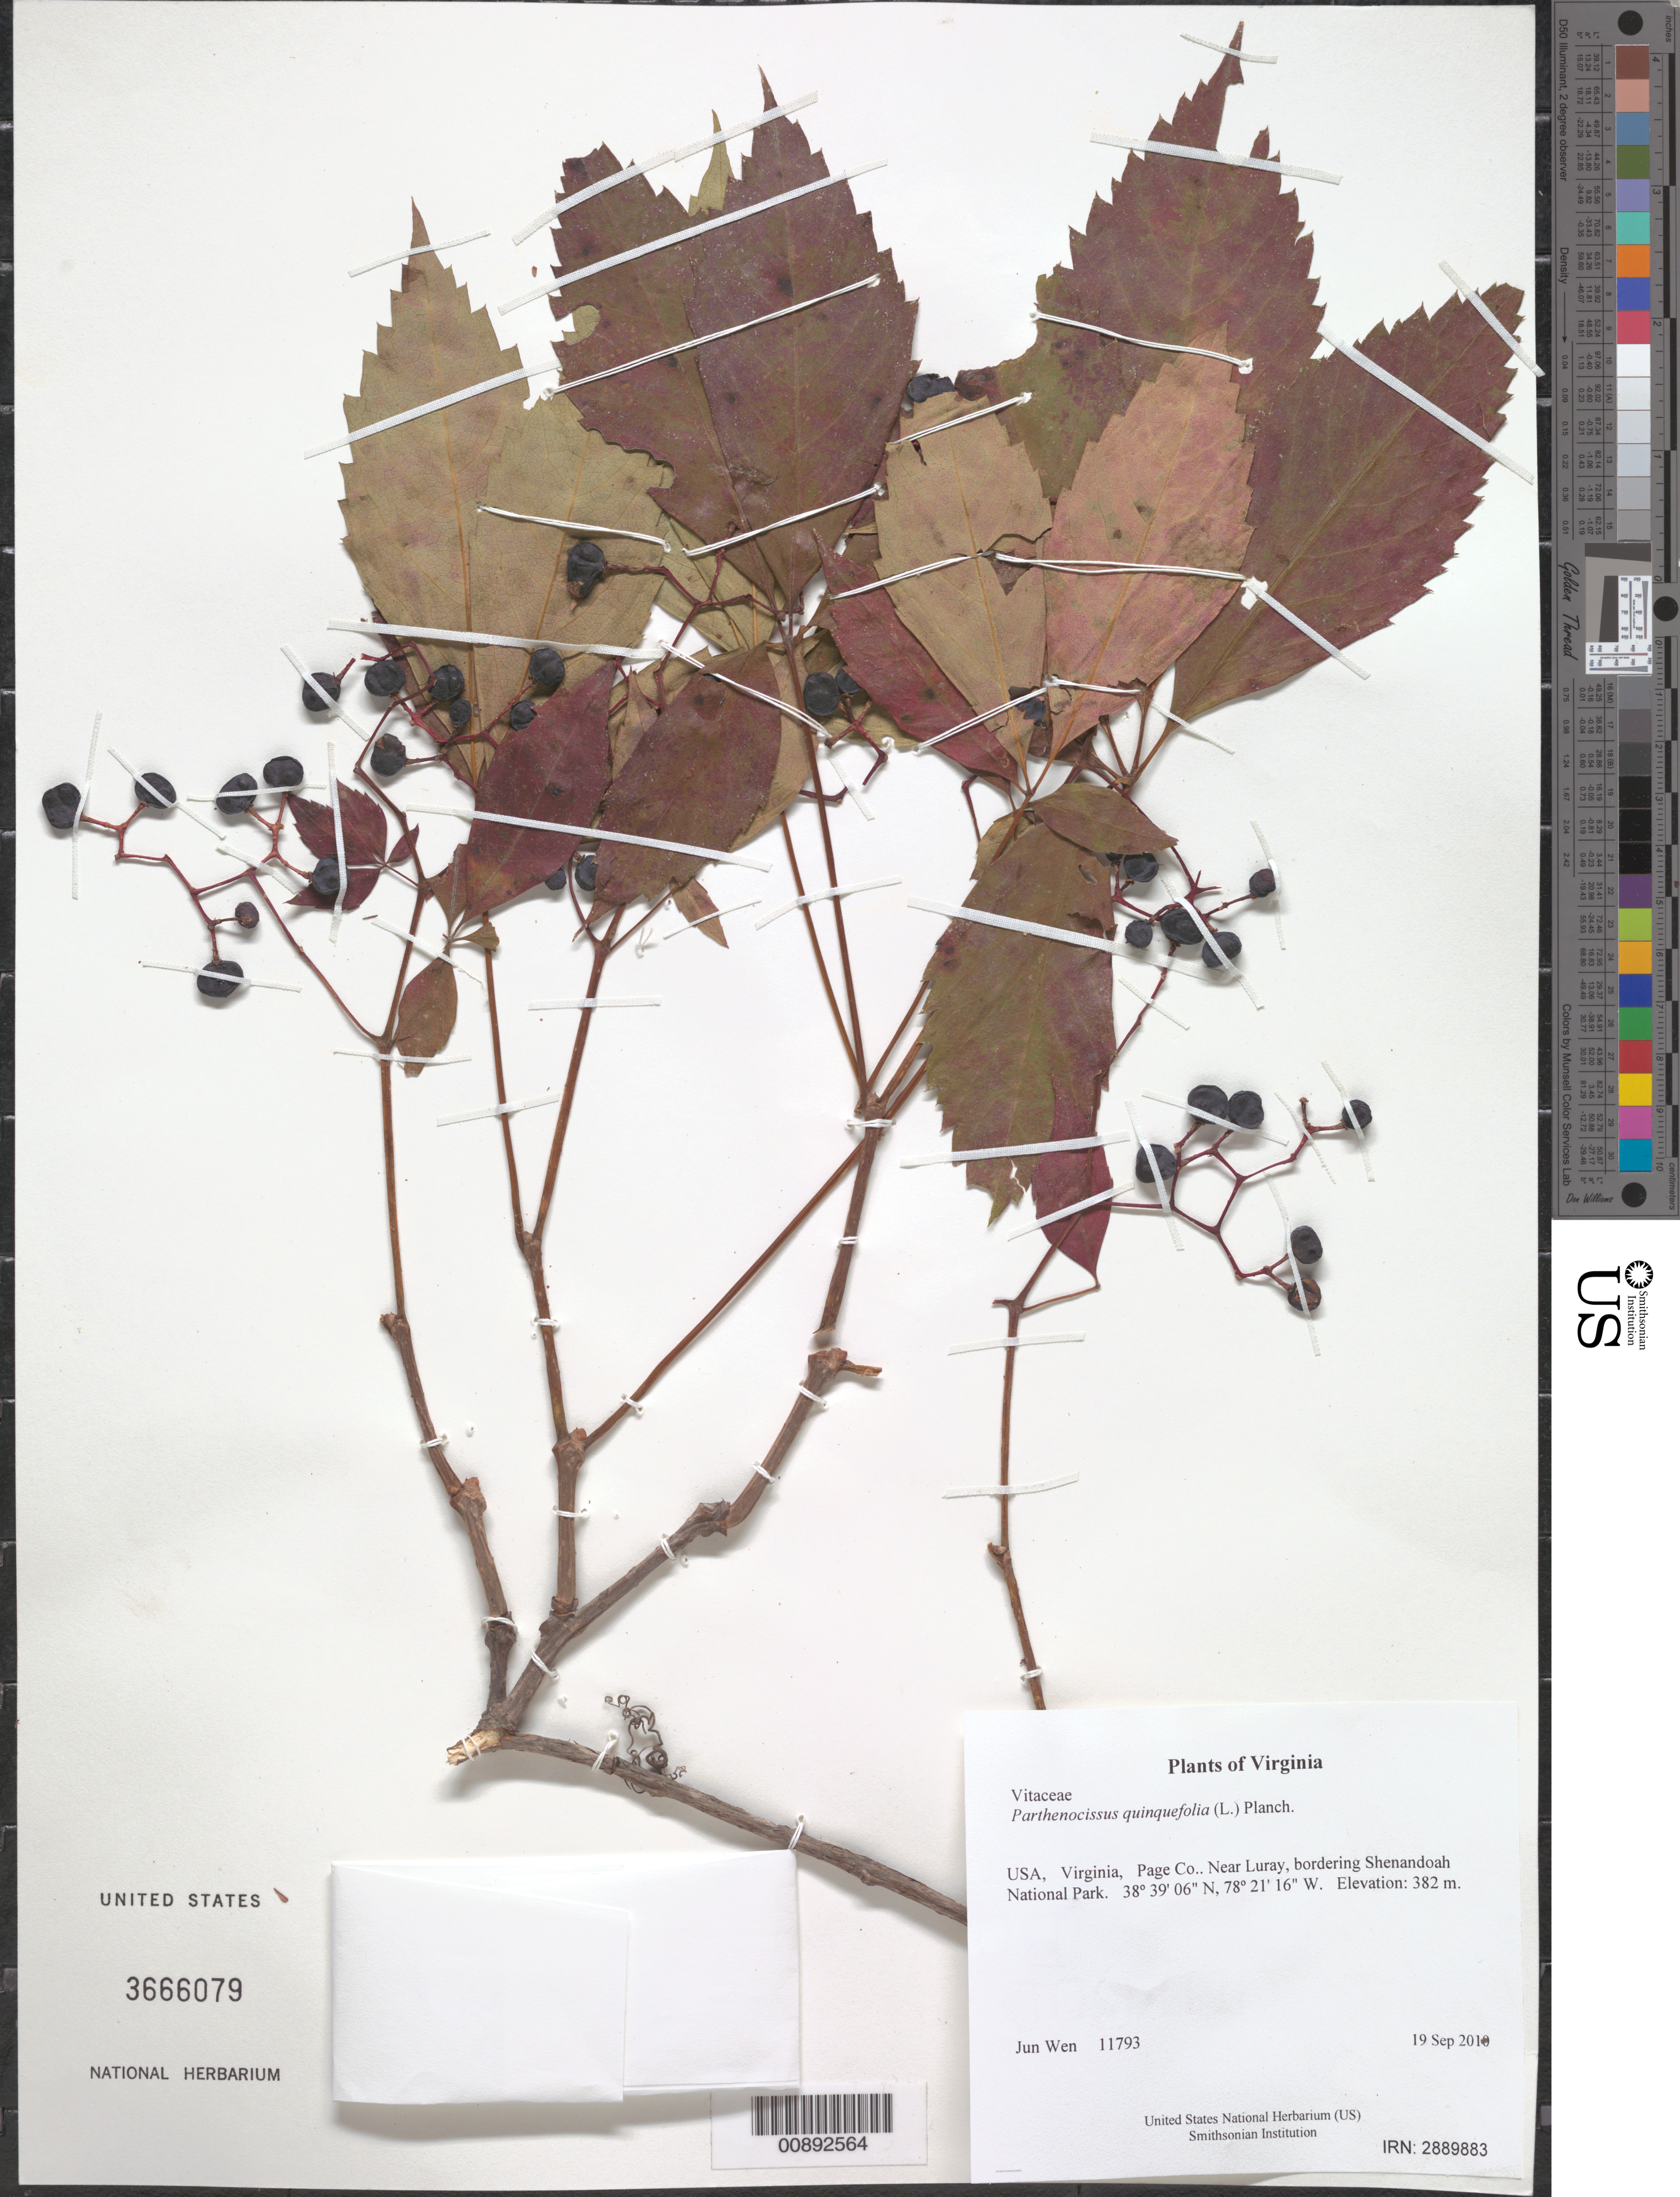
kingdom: Plantae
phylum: Tracheophyta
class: Magnoliopsida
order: Vitales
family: Vitaceae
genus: Parthenocissus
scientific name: Parthenocissus quinquefolia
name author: (L.) Planch.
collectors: J. Wen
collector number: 11793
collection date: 2010-09-19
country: United States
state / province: Virginia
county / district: Page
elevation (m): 382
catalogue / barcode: US 3666079